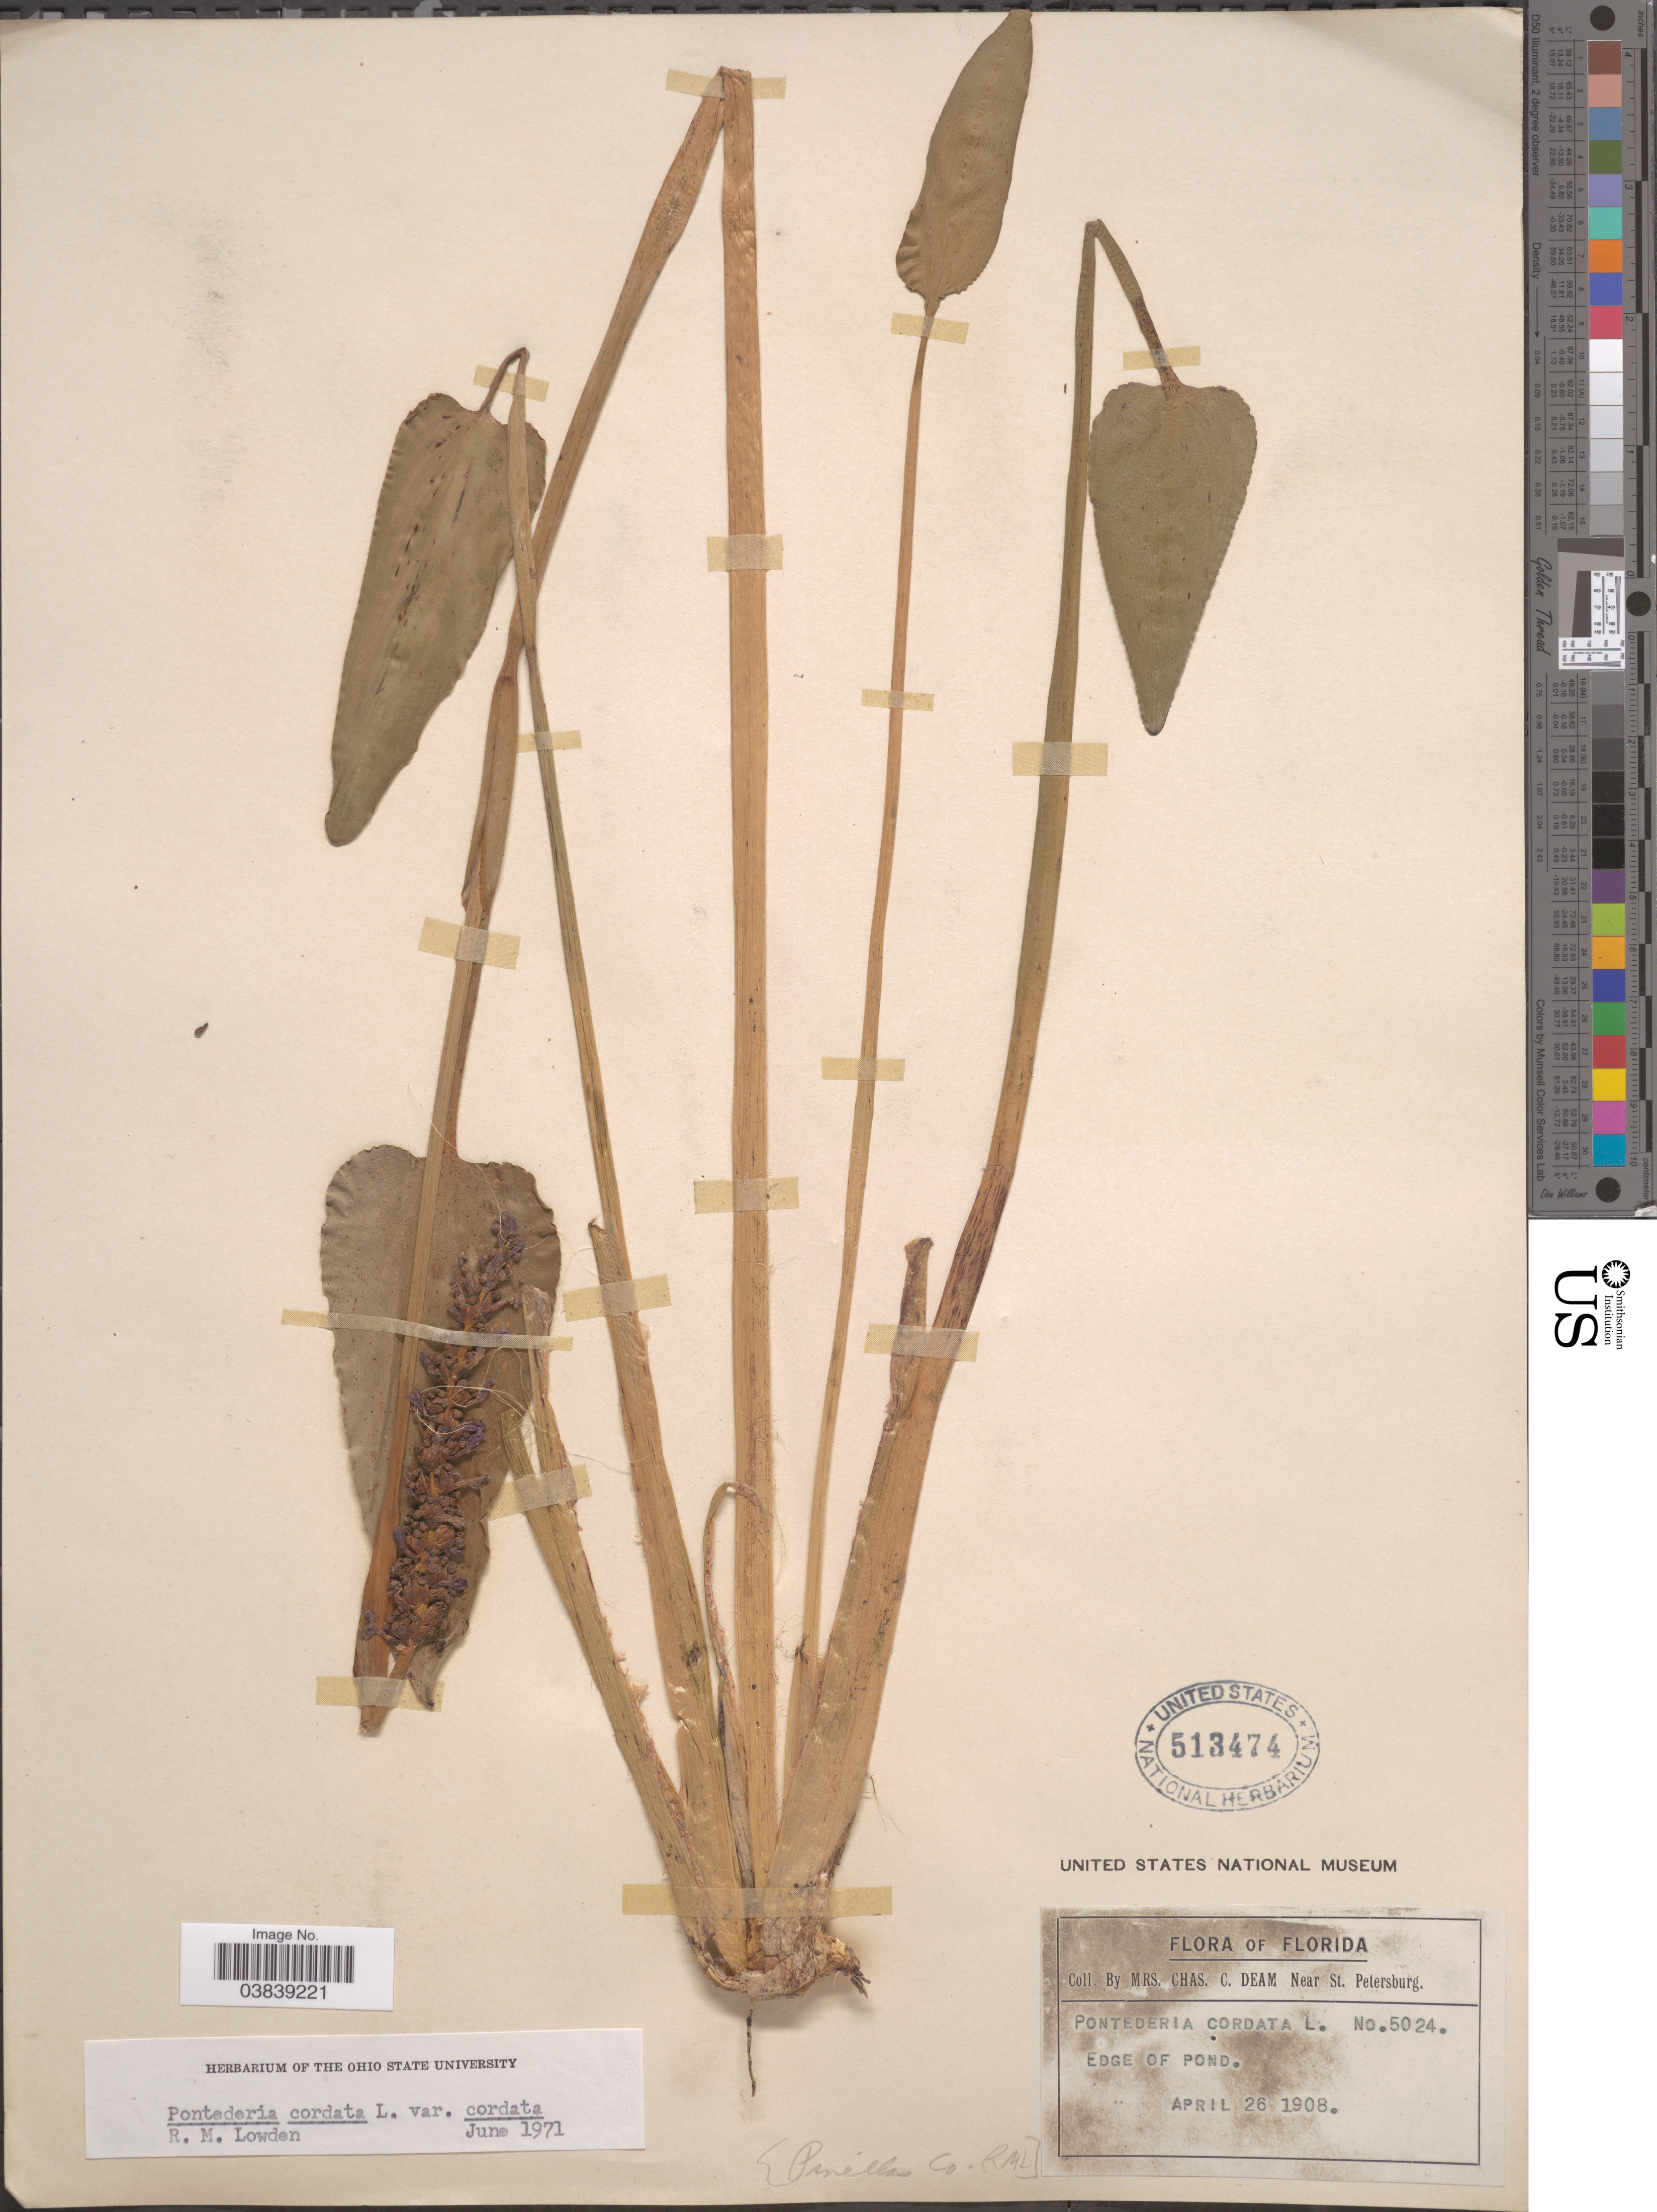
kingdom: Plantae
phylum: Tracheophyta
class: Liliopsida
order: Commelinales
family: Pontederiaceae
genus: Pontederia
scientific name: Pontederia cordata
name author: L.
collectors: C. Deam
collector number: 5024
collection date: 1908-04-26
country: United States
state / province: Florida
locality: Near St. Petersburg. Edge of Pond. Pinellas Co.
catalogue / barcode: US 513474